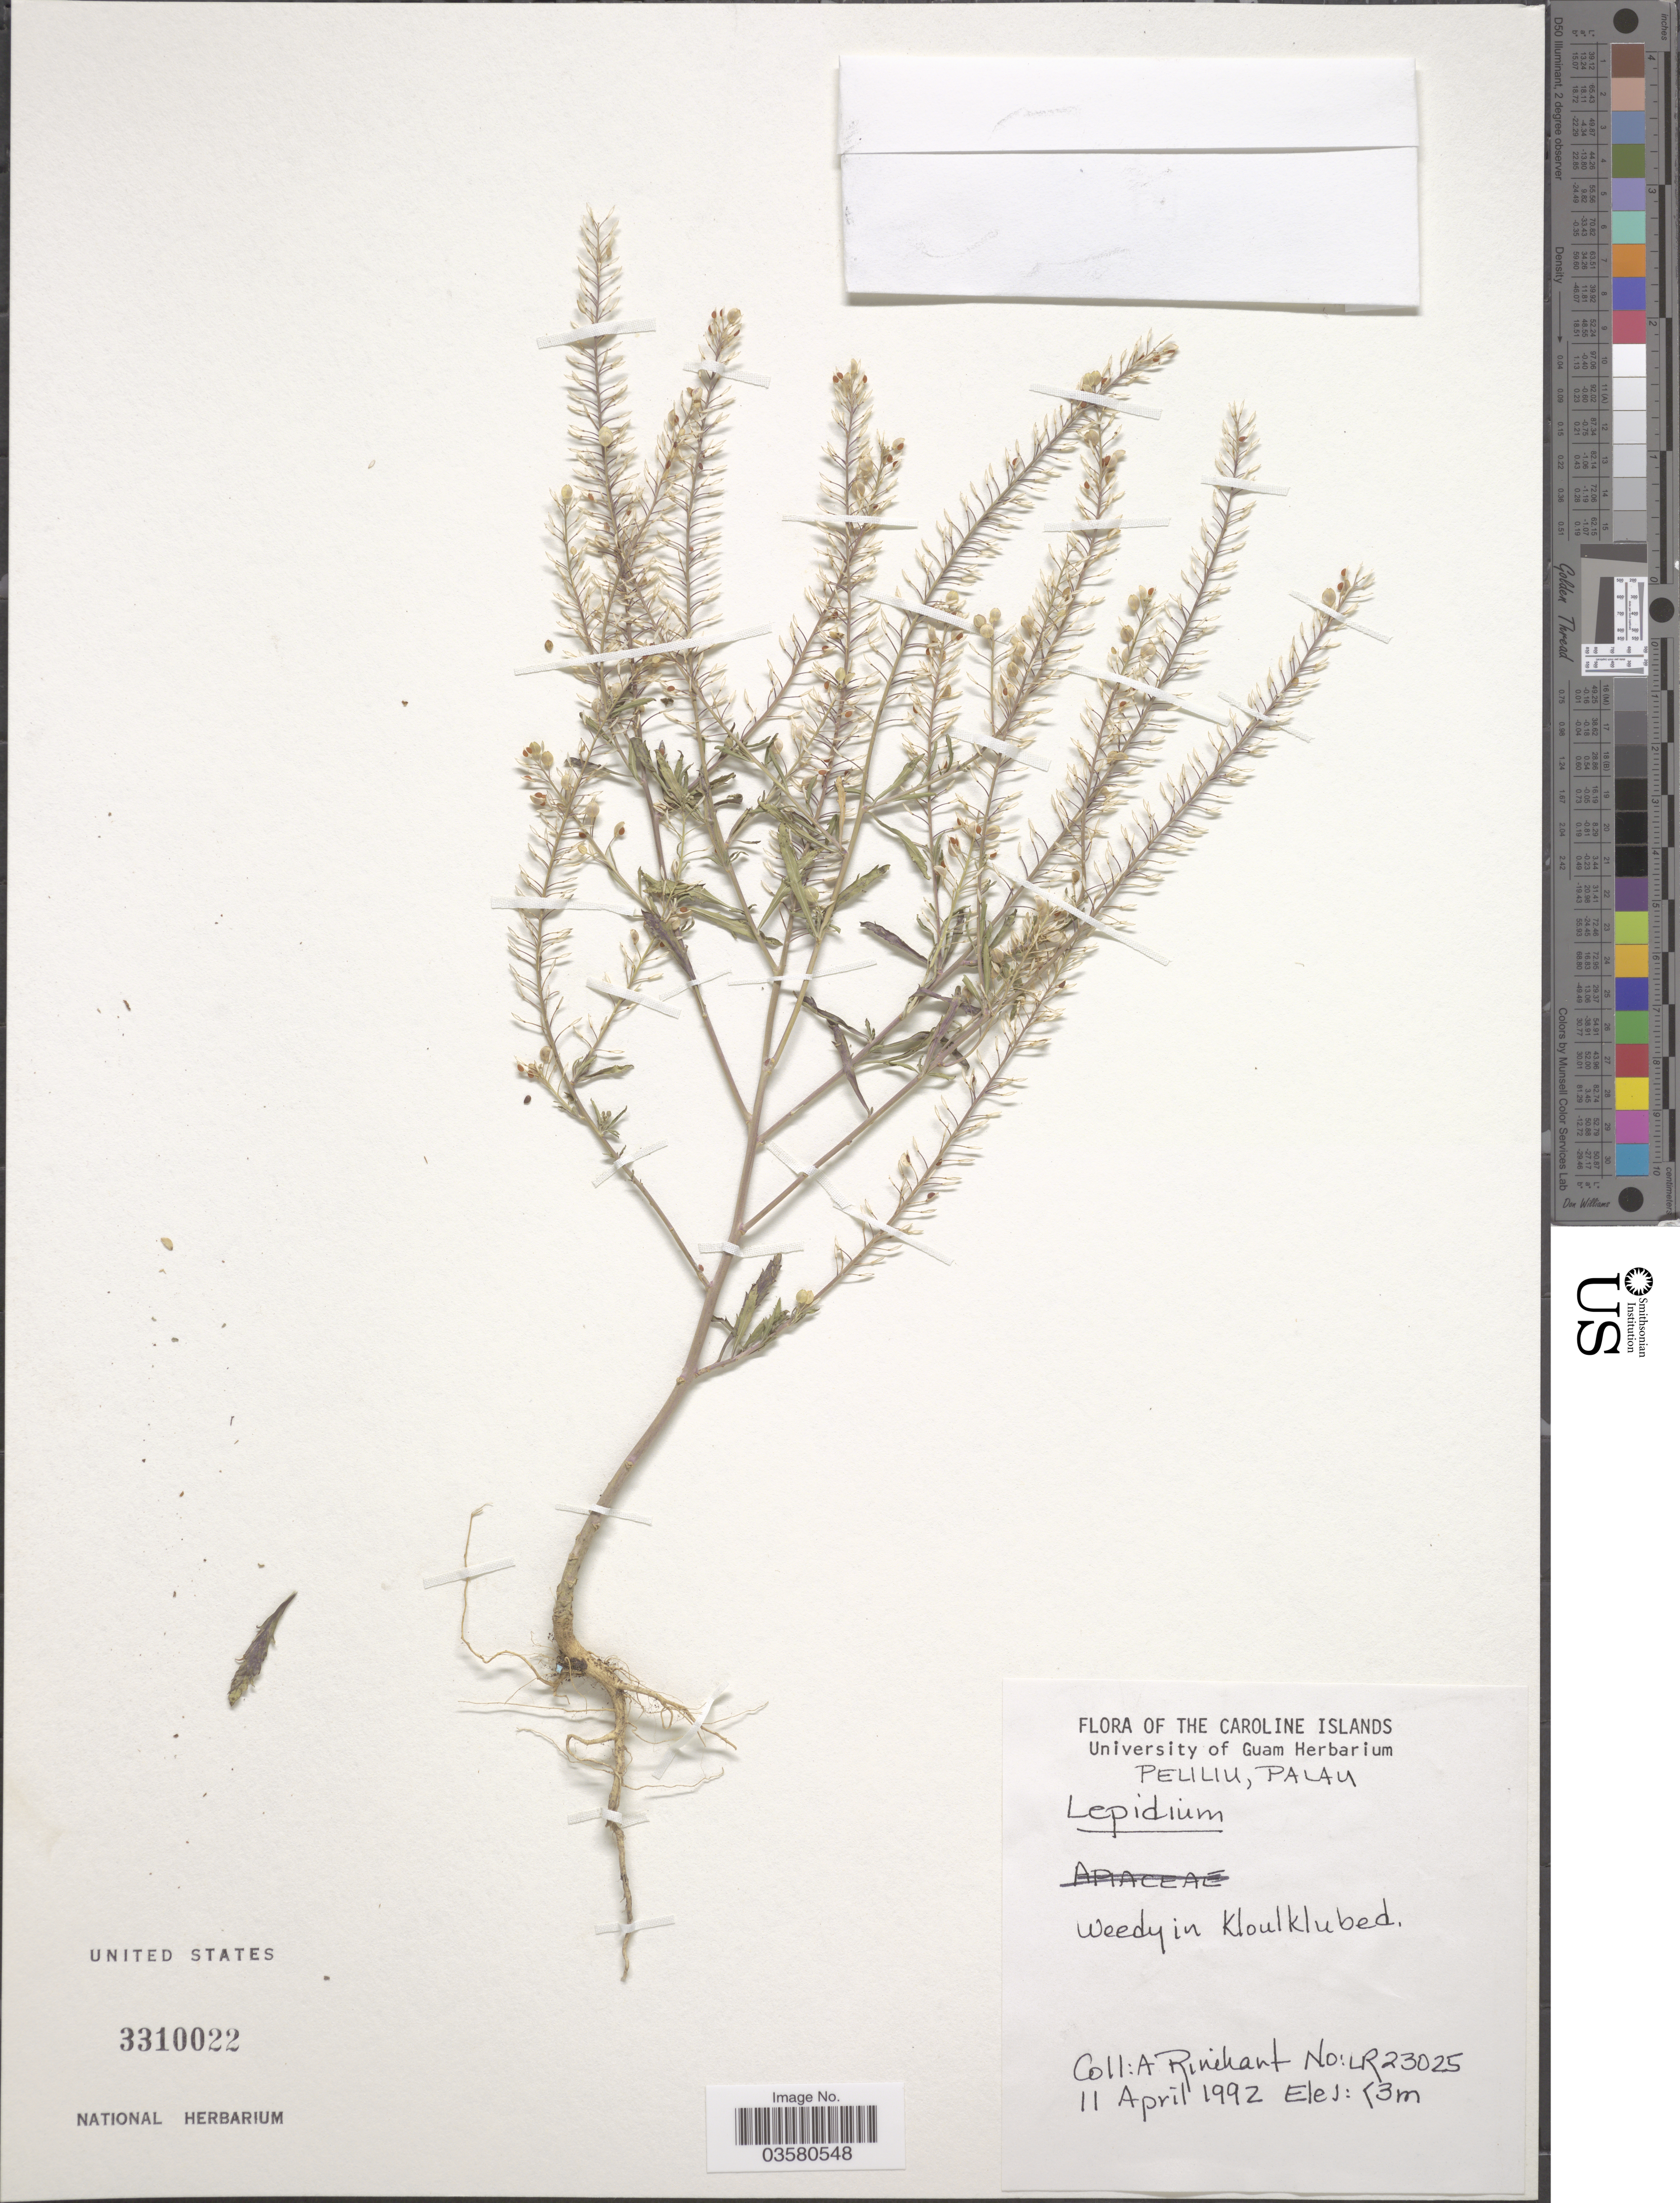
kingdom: Plantae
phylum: Tracheophyta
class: Magnoliopsida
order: Brassicales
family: Brassicaceae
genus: Lepidium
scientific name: Lepidium virginicum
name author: L.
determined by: Al-Shehbaz, I. A., (MO), Missouri Botanical Garden (UNITED STATES)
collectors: A. Rinehart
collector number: LR23025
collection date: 1992-04-11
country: Palau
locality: Caroline Islands. Peliliu, Palau. Kloulklubed.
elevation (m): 3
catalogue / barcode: US 3310022